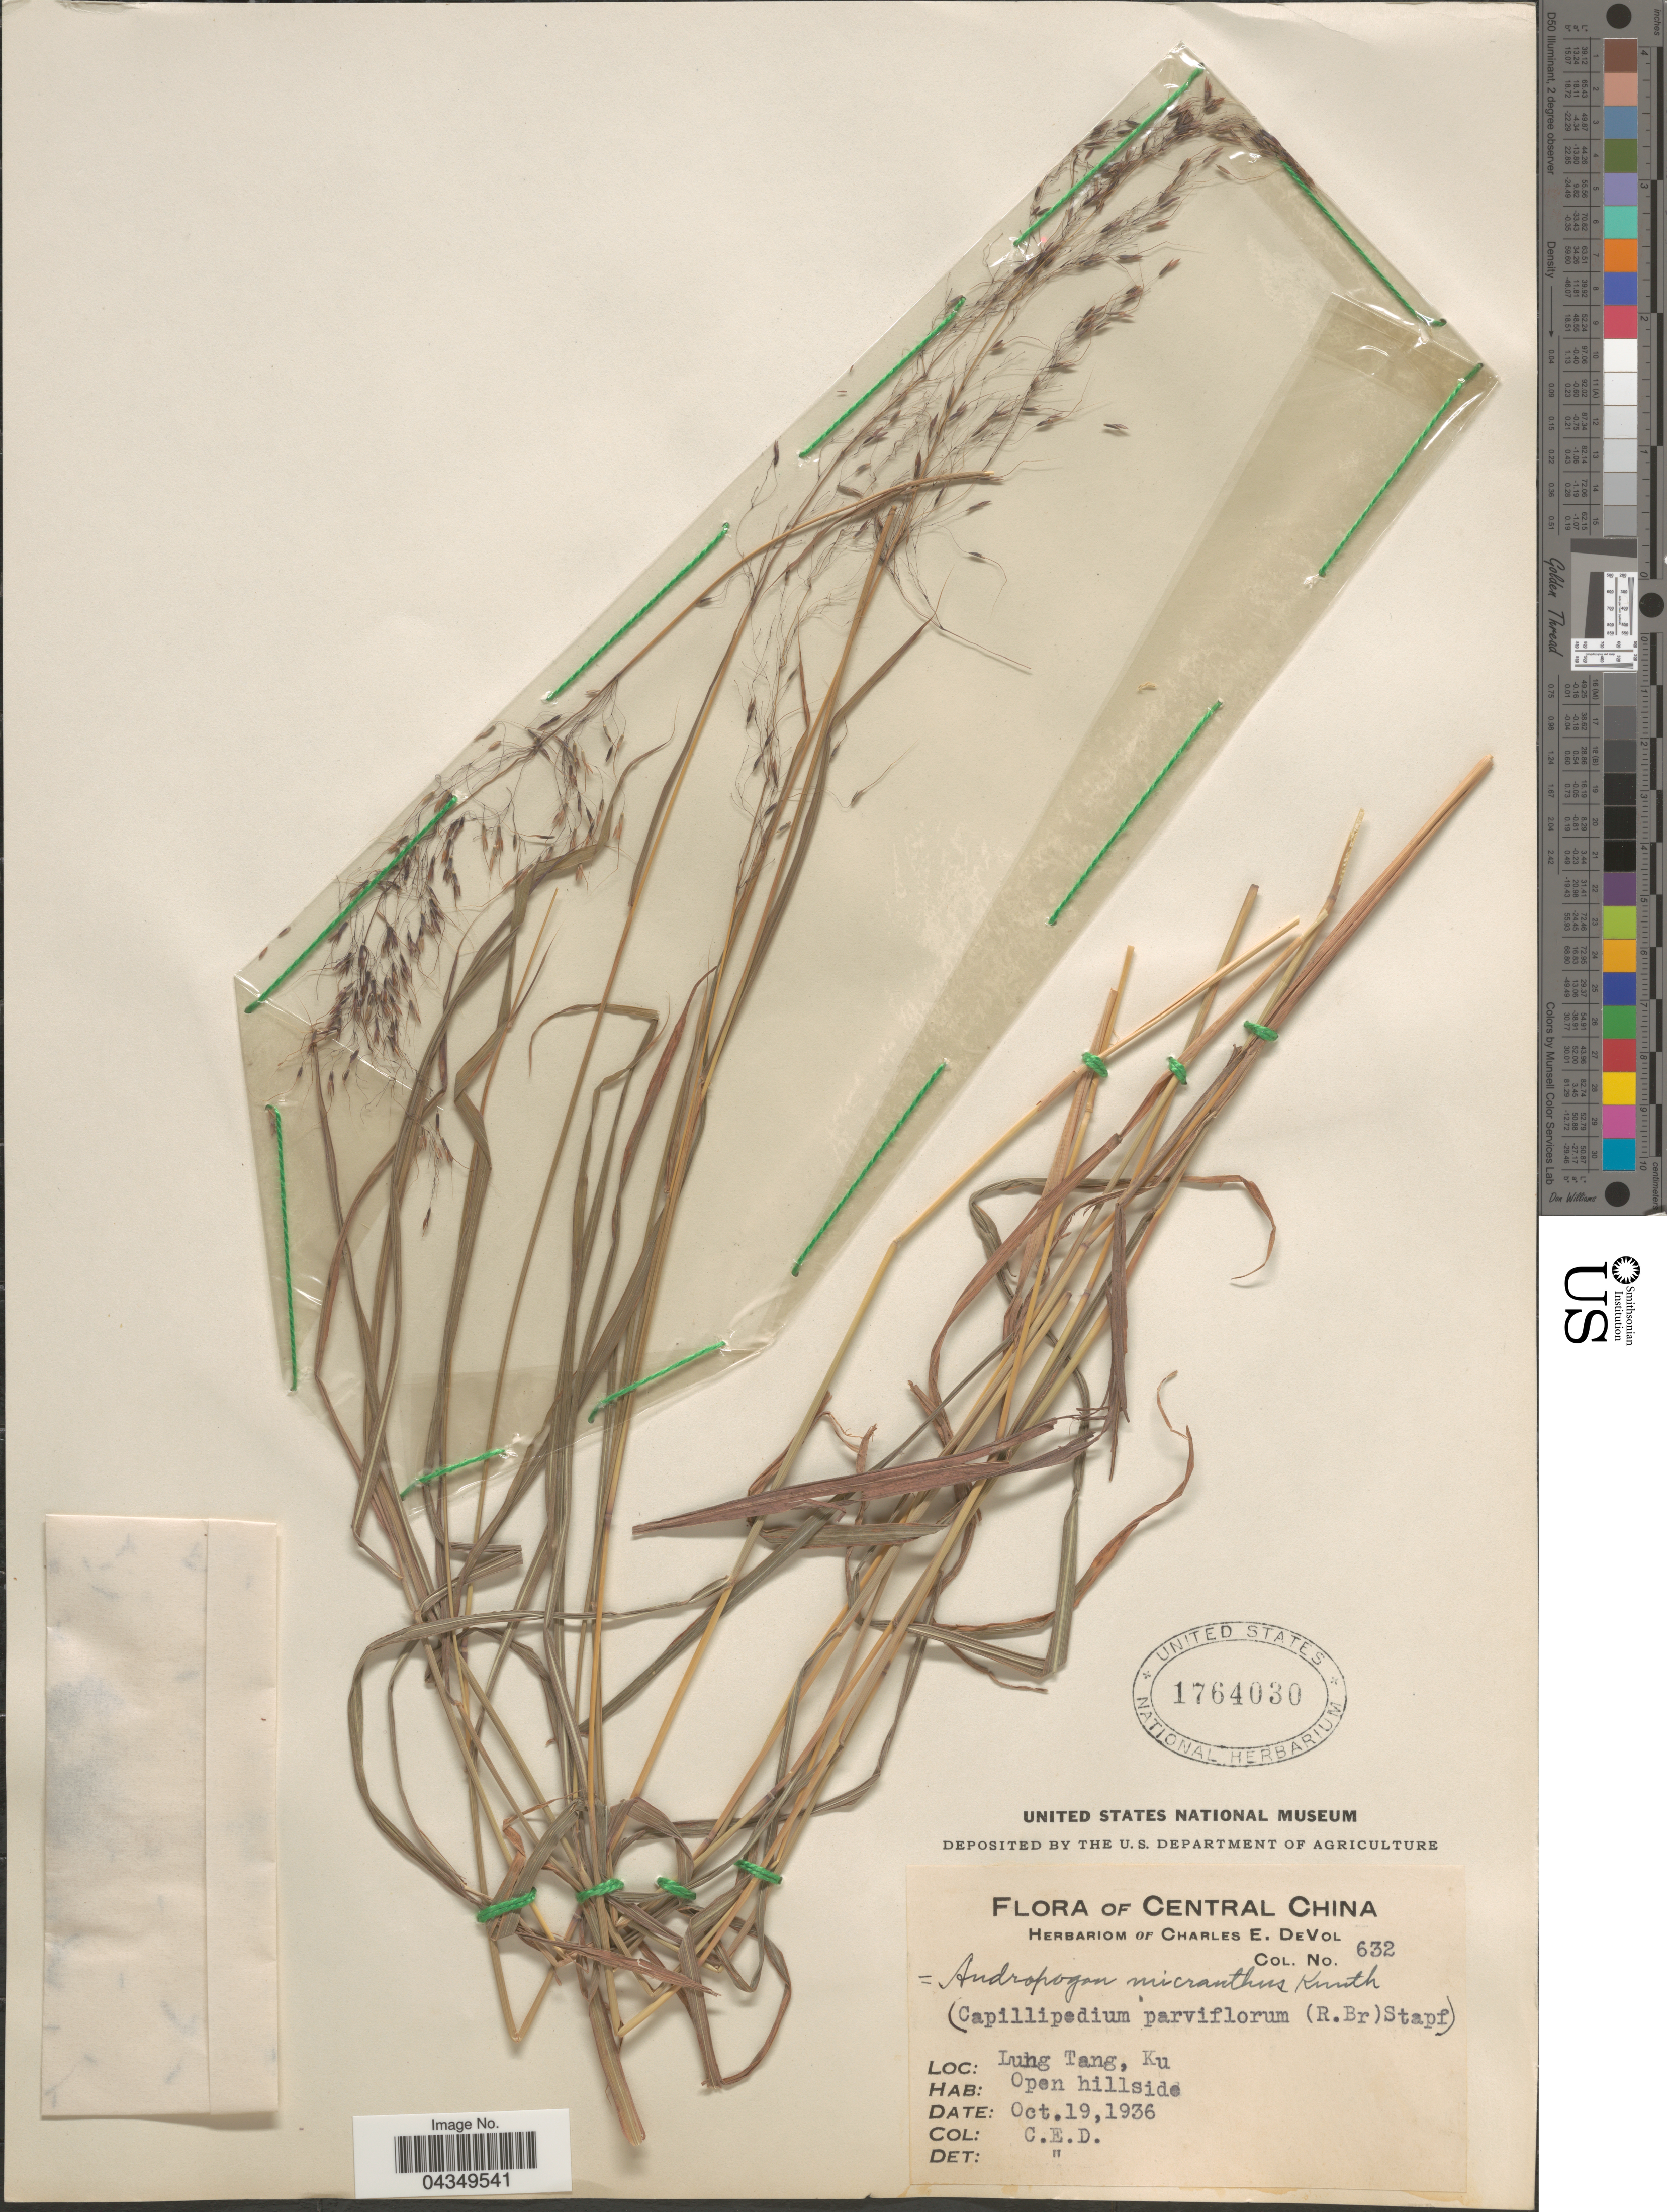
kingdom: Plantae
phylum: Tracheophyta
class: Liliopsida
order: Poales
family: Poaceae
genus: Capillipedium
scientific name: Capillipedium parviflorum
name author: (R. Br.) Stapf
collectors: C. E. De Vol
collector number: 632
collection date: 1936-10-19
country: China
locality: Central China. Lung Tang, Ku. Open hillside.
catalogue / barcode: US 1764030